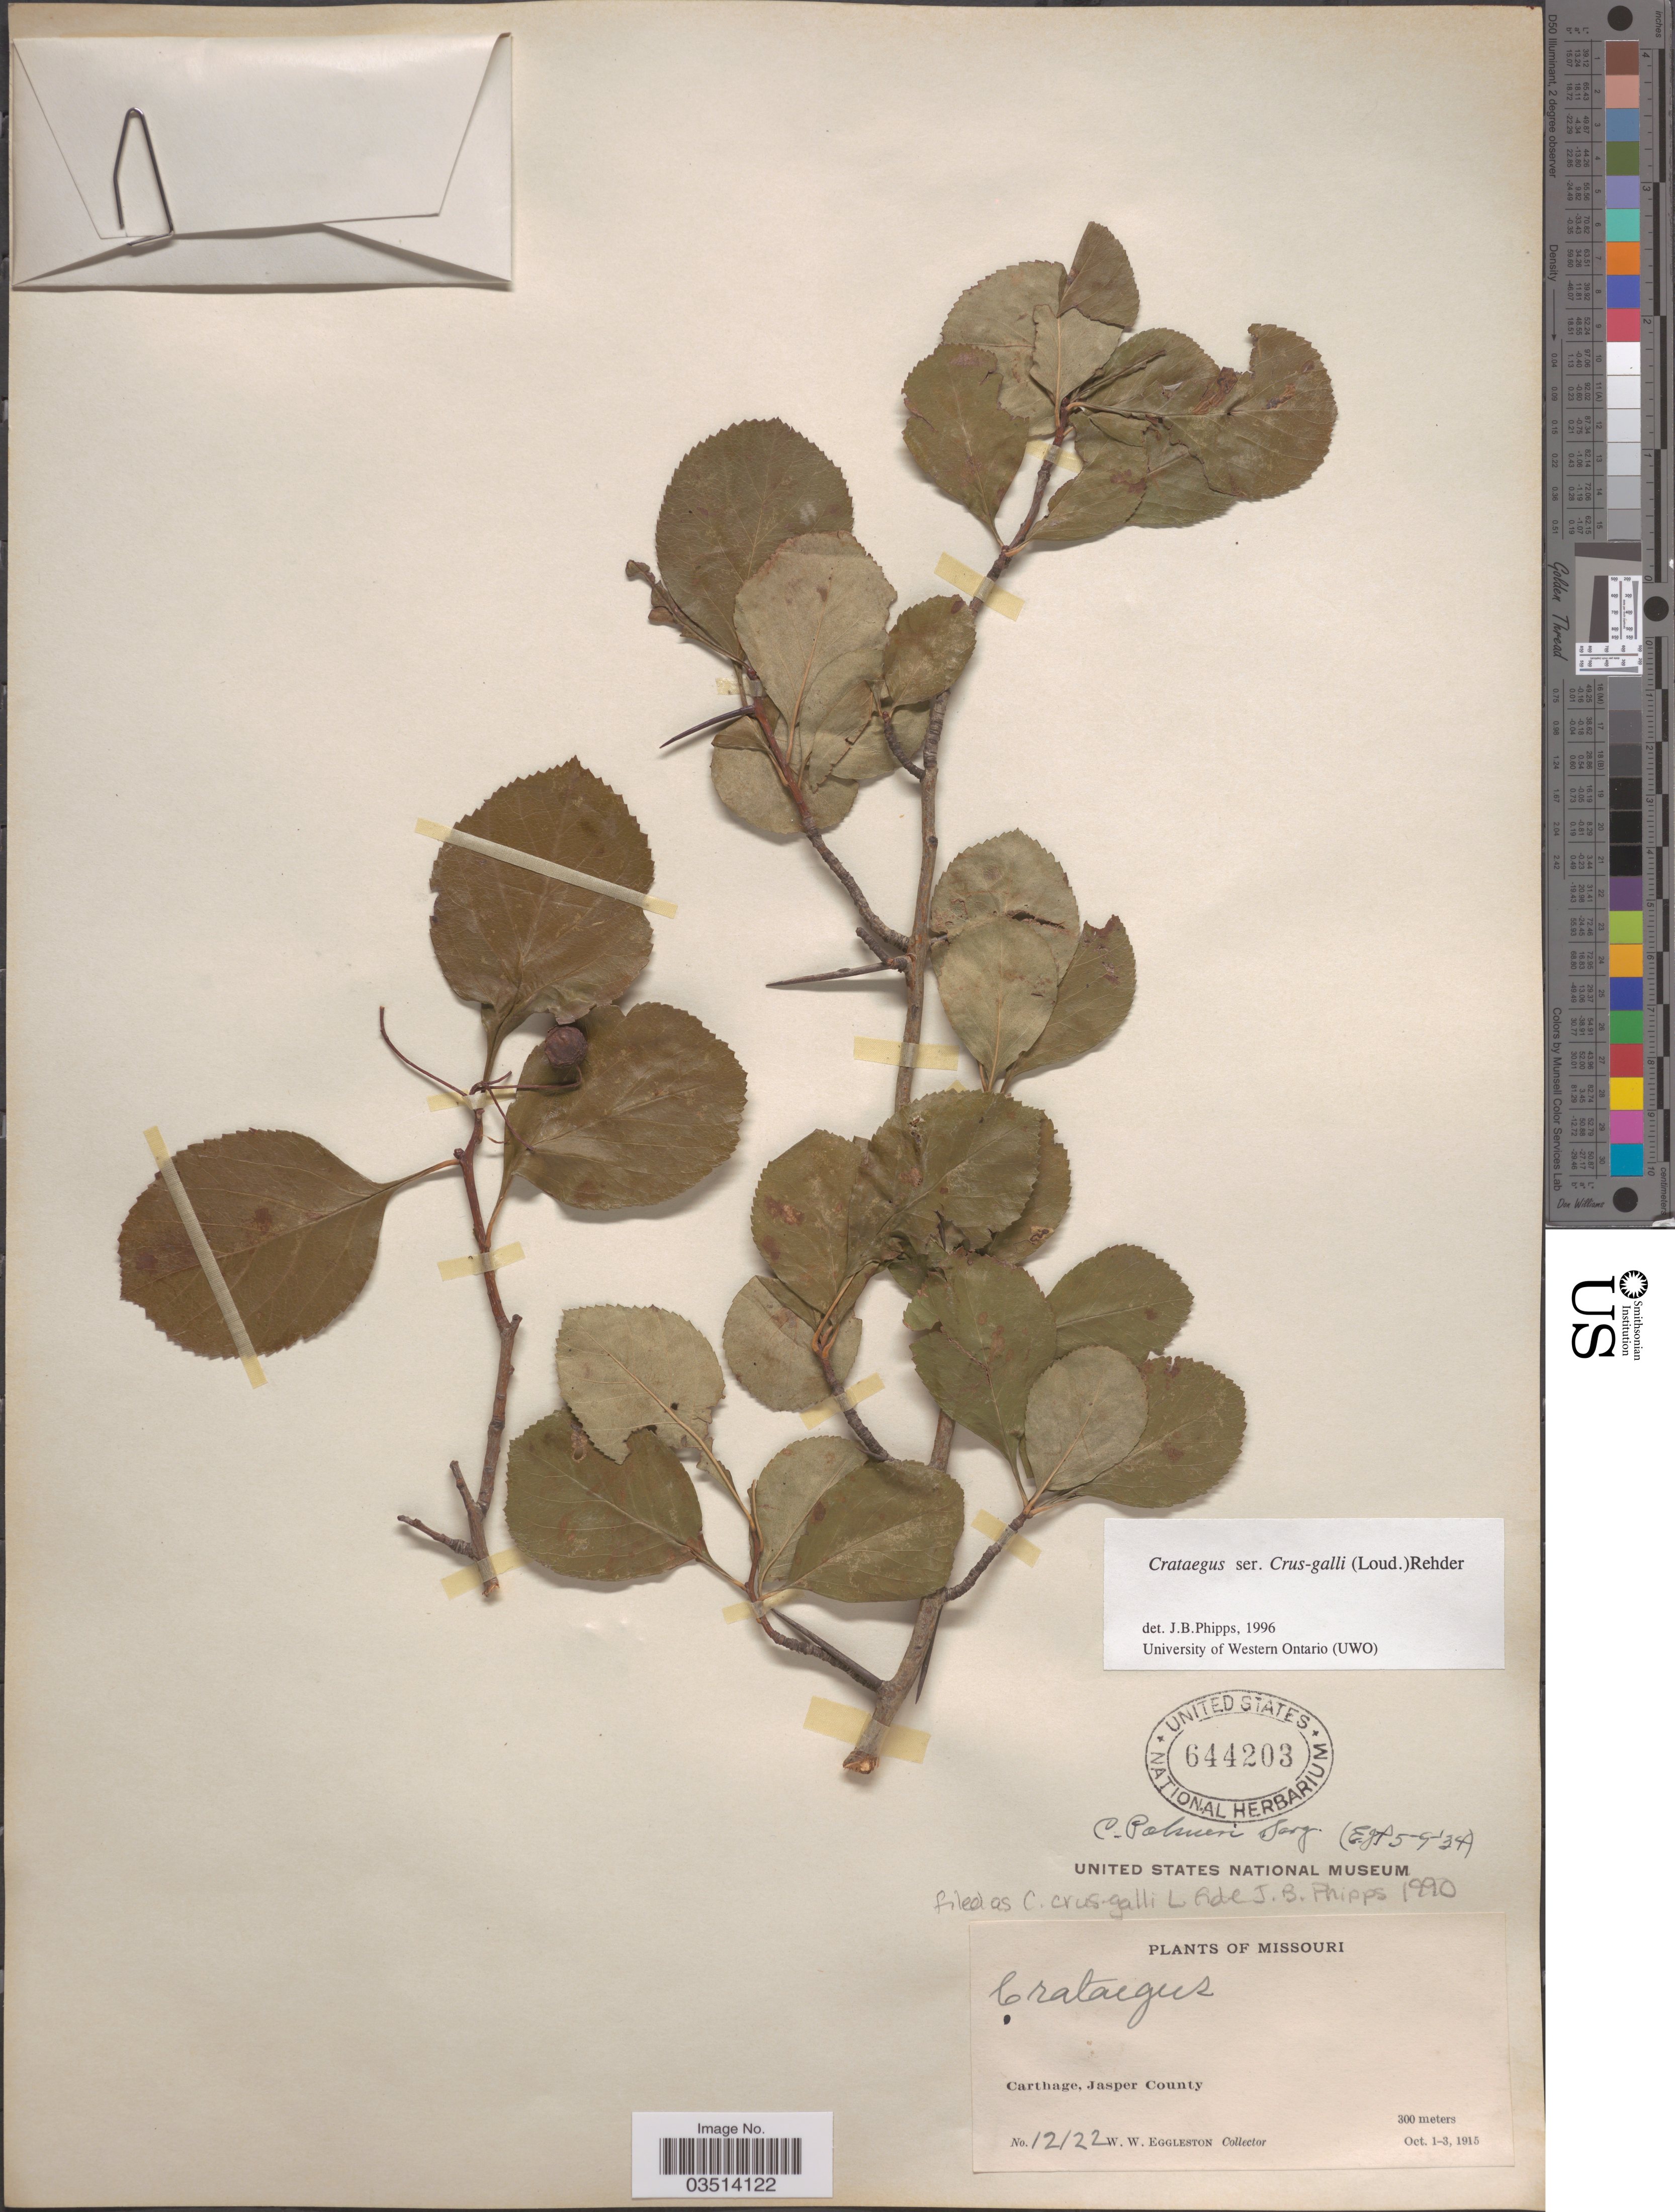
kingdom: Plantae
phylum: Tracheophyta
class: Magnoliopsida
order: Rosales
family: Rosaceae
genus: Crataegus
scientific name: Crataegus crus-galli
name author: L.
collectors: W. W. Eggleston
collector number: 12122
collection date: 1915-10-01/1915-10-03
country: United States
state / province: Missouri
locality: Carthage, Jasper County.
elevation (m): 300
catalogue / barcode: US 644203